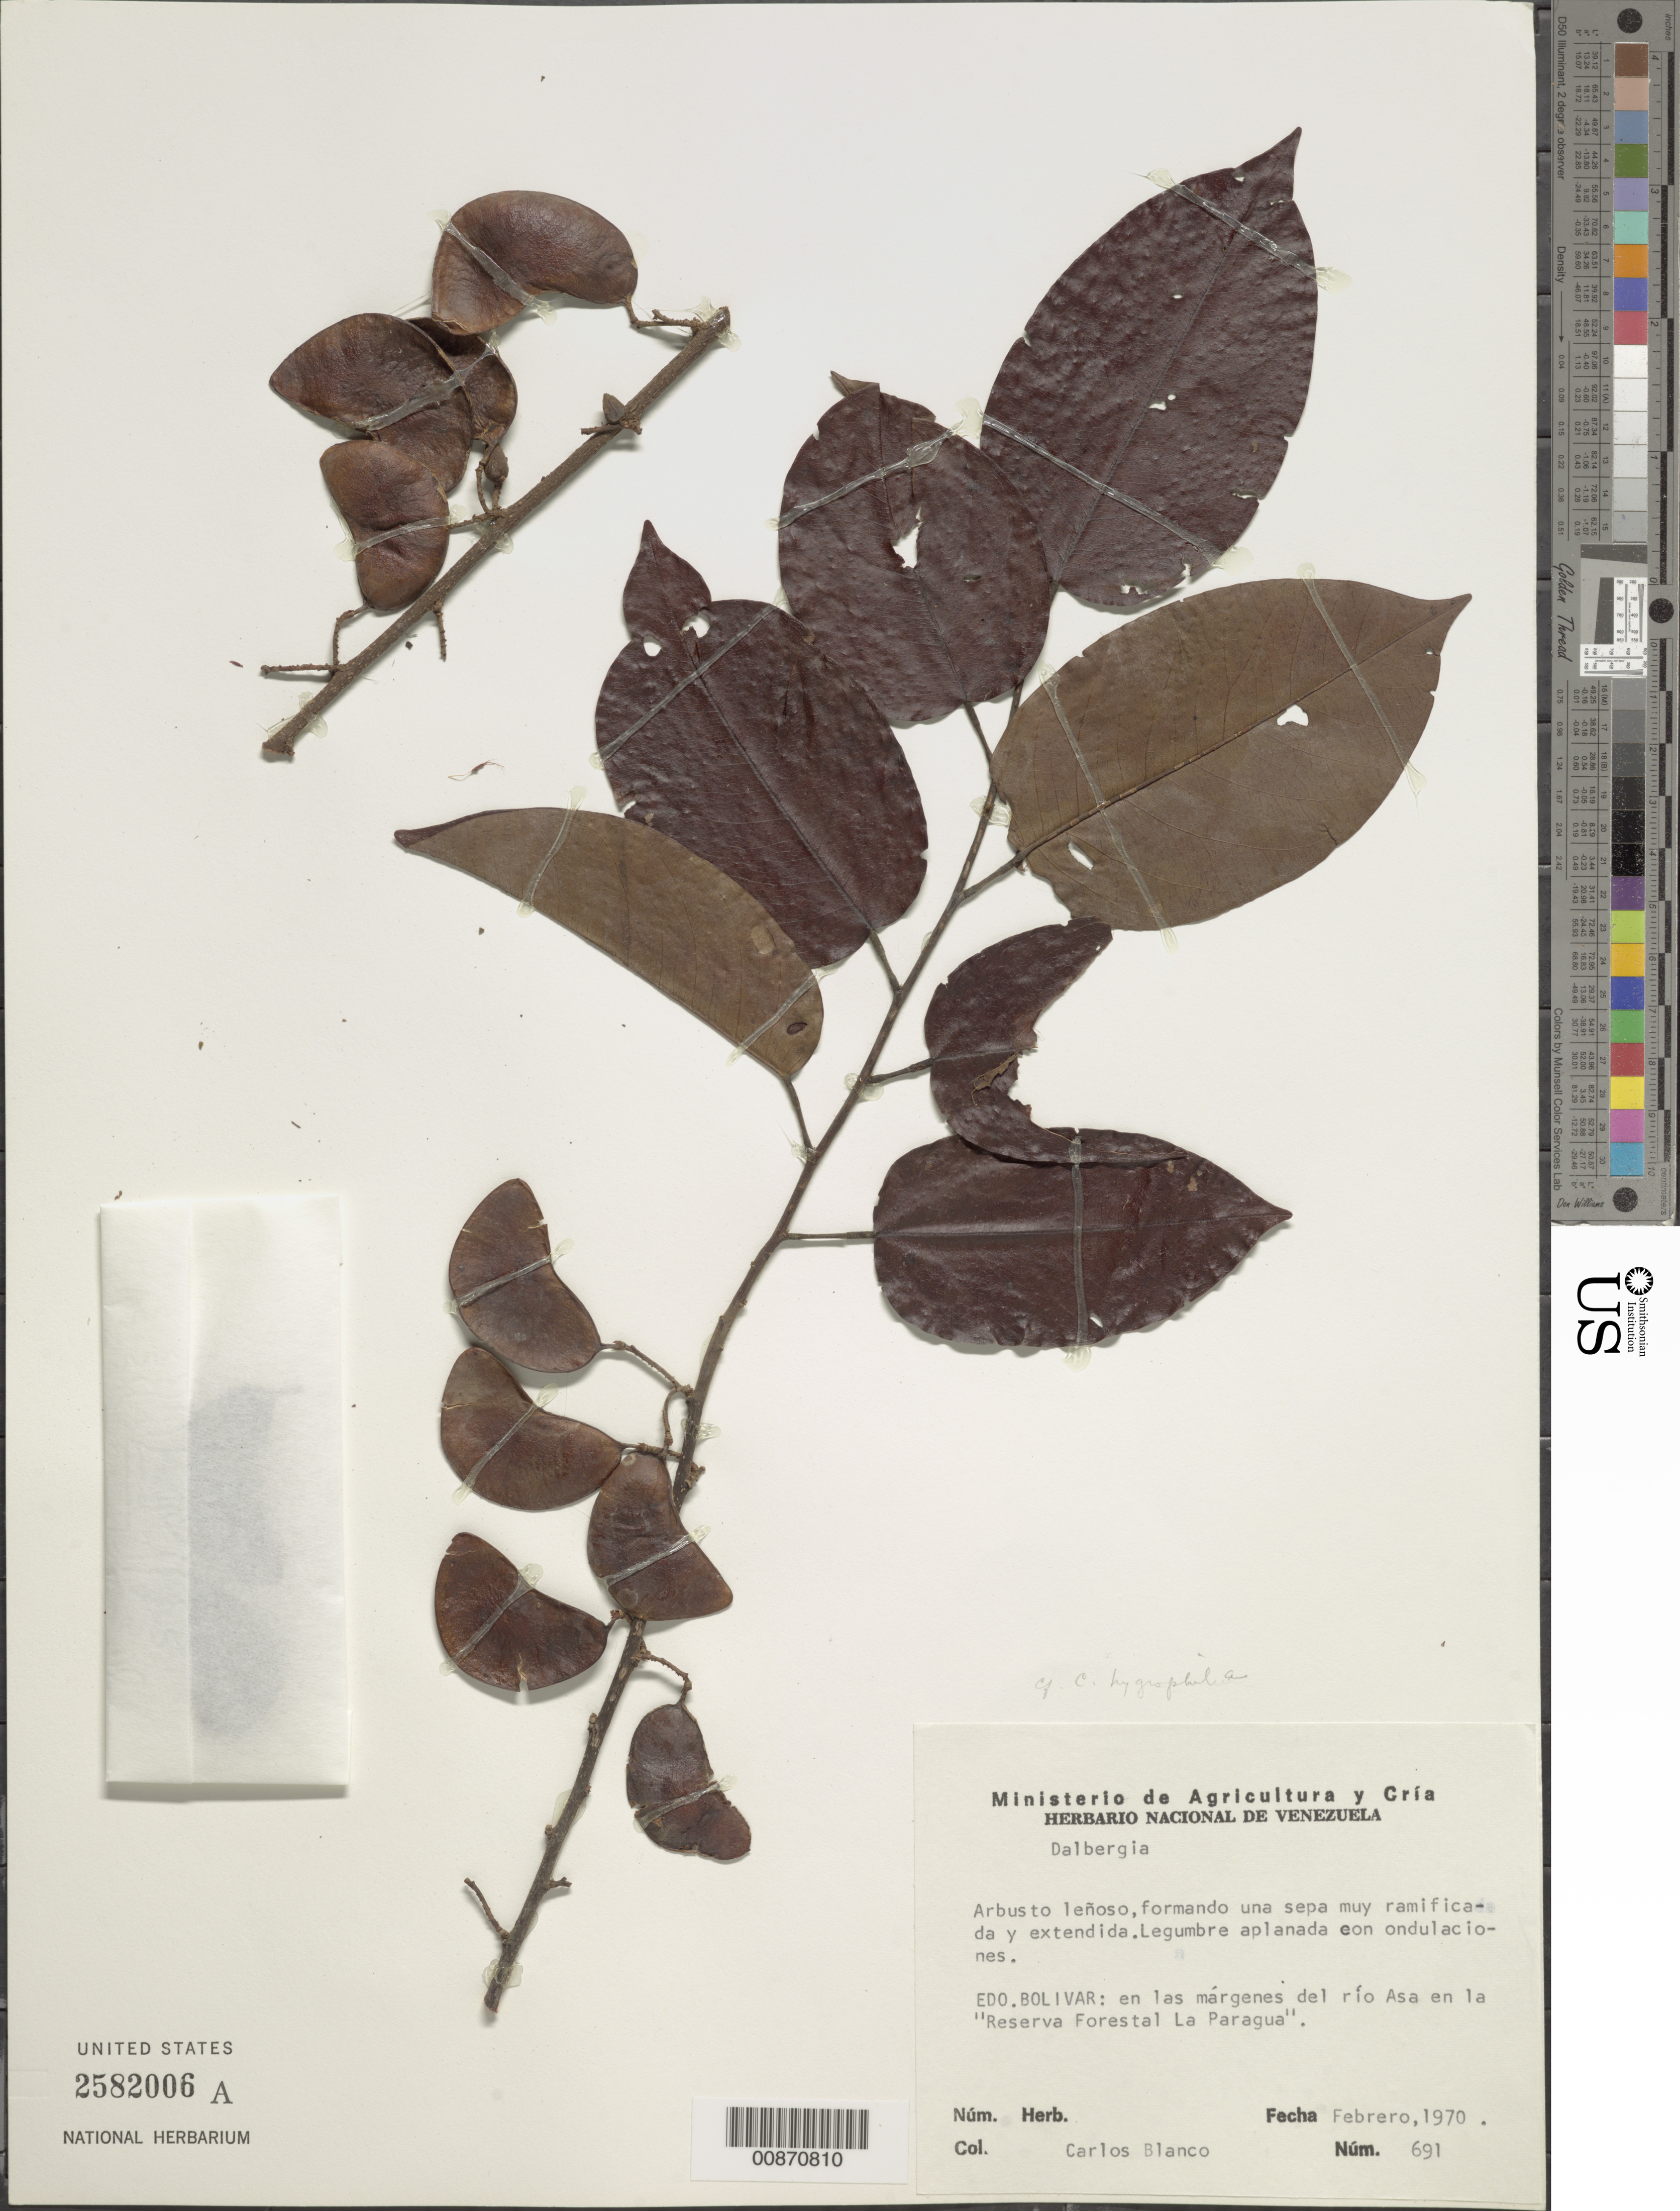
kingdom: Plantae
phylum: Tracheophyta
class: Magnoliopsida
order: Fabales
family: Fabaceae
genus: Dalbergia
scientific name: Dalbergia hygrophila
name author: (Mart. ex Benth.) Hoehne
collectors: C. A. Blanco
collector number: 691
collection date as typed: Feb-70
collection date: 1970-02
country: Venezuela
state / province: Bolívar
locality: Reserva Forestal "La Paragua"; Río Asa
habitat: Edge of river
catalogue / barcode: US 2582006A